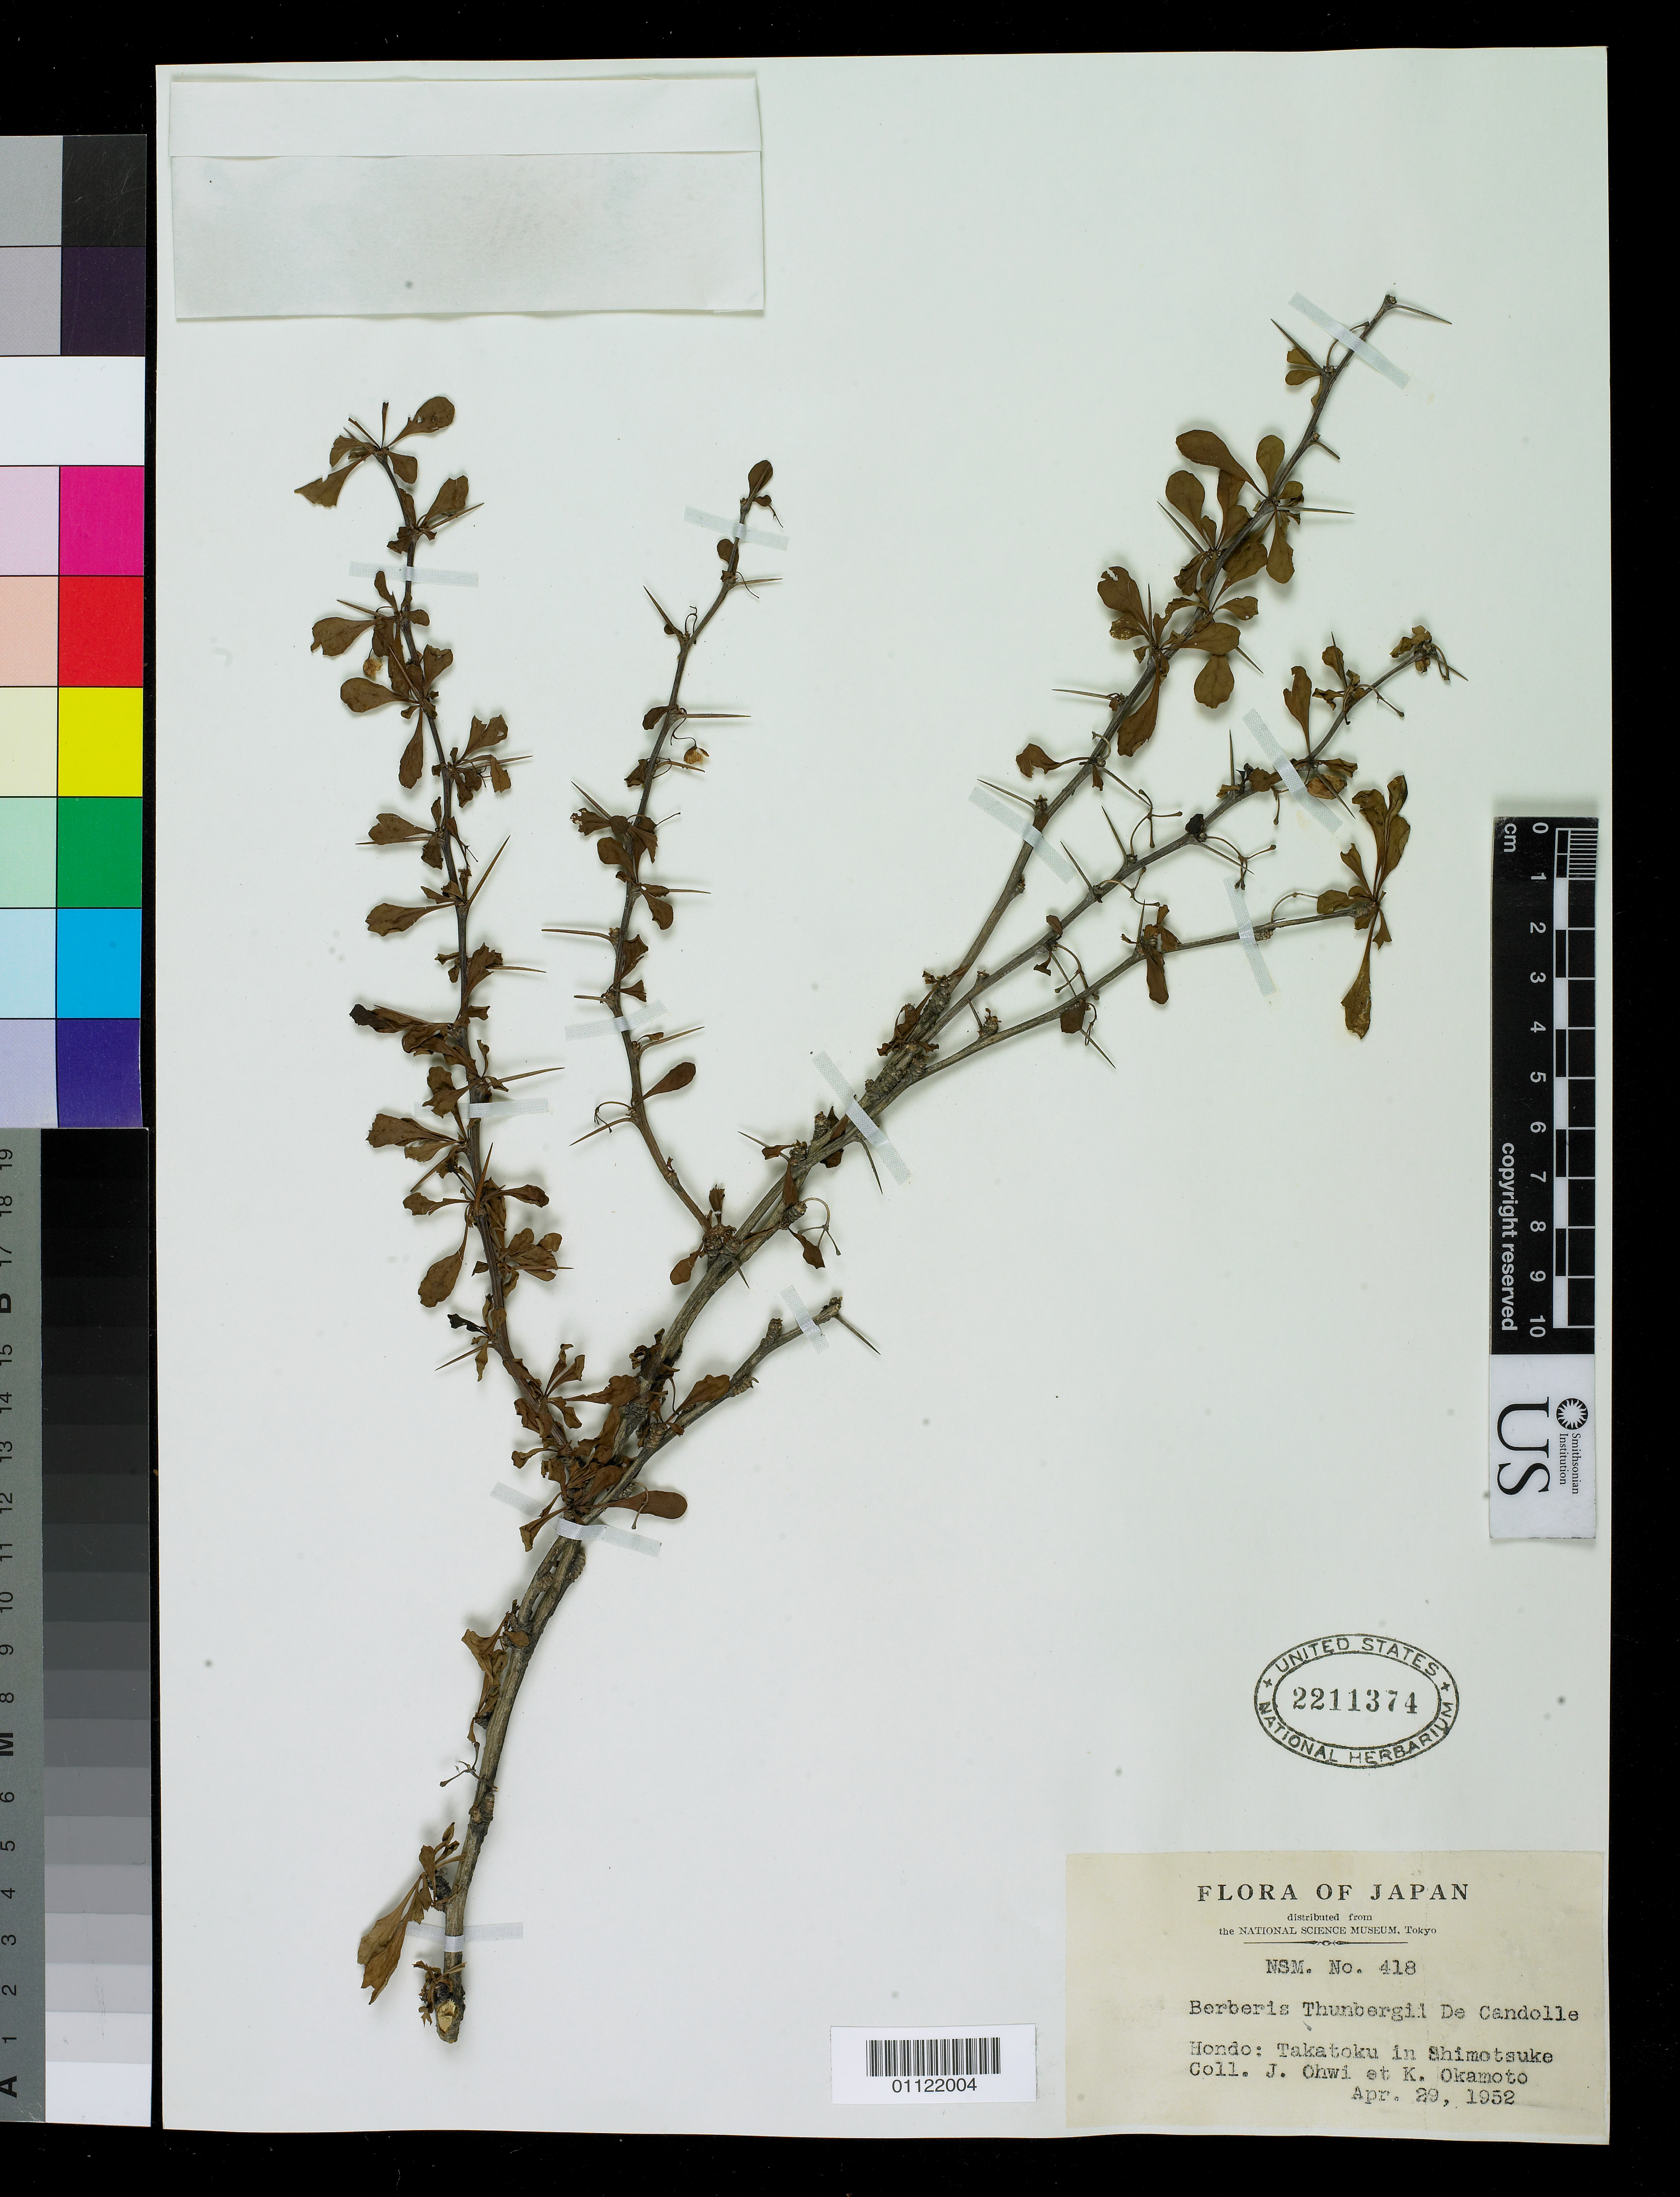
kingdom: Plantae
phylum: Tracheophyta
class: Magnoliopsida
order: Ranunculales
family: Berberidaceae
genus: Berberis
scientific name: Berberis thunbergii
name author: DC.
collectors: K. Okamoto & J. Ohwi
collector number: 418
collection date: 1952-04-29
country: Japan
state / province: Totigi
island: Honshu (Hondo)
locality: Takatoku in Shimotsuke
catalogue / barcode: US 2211374